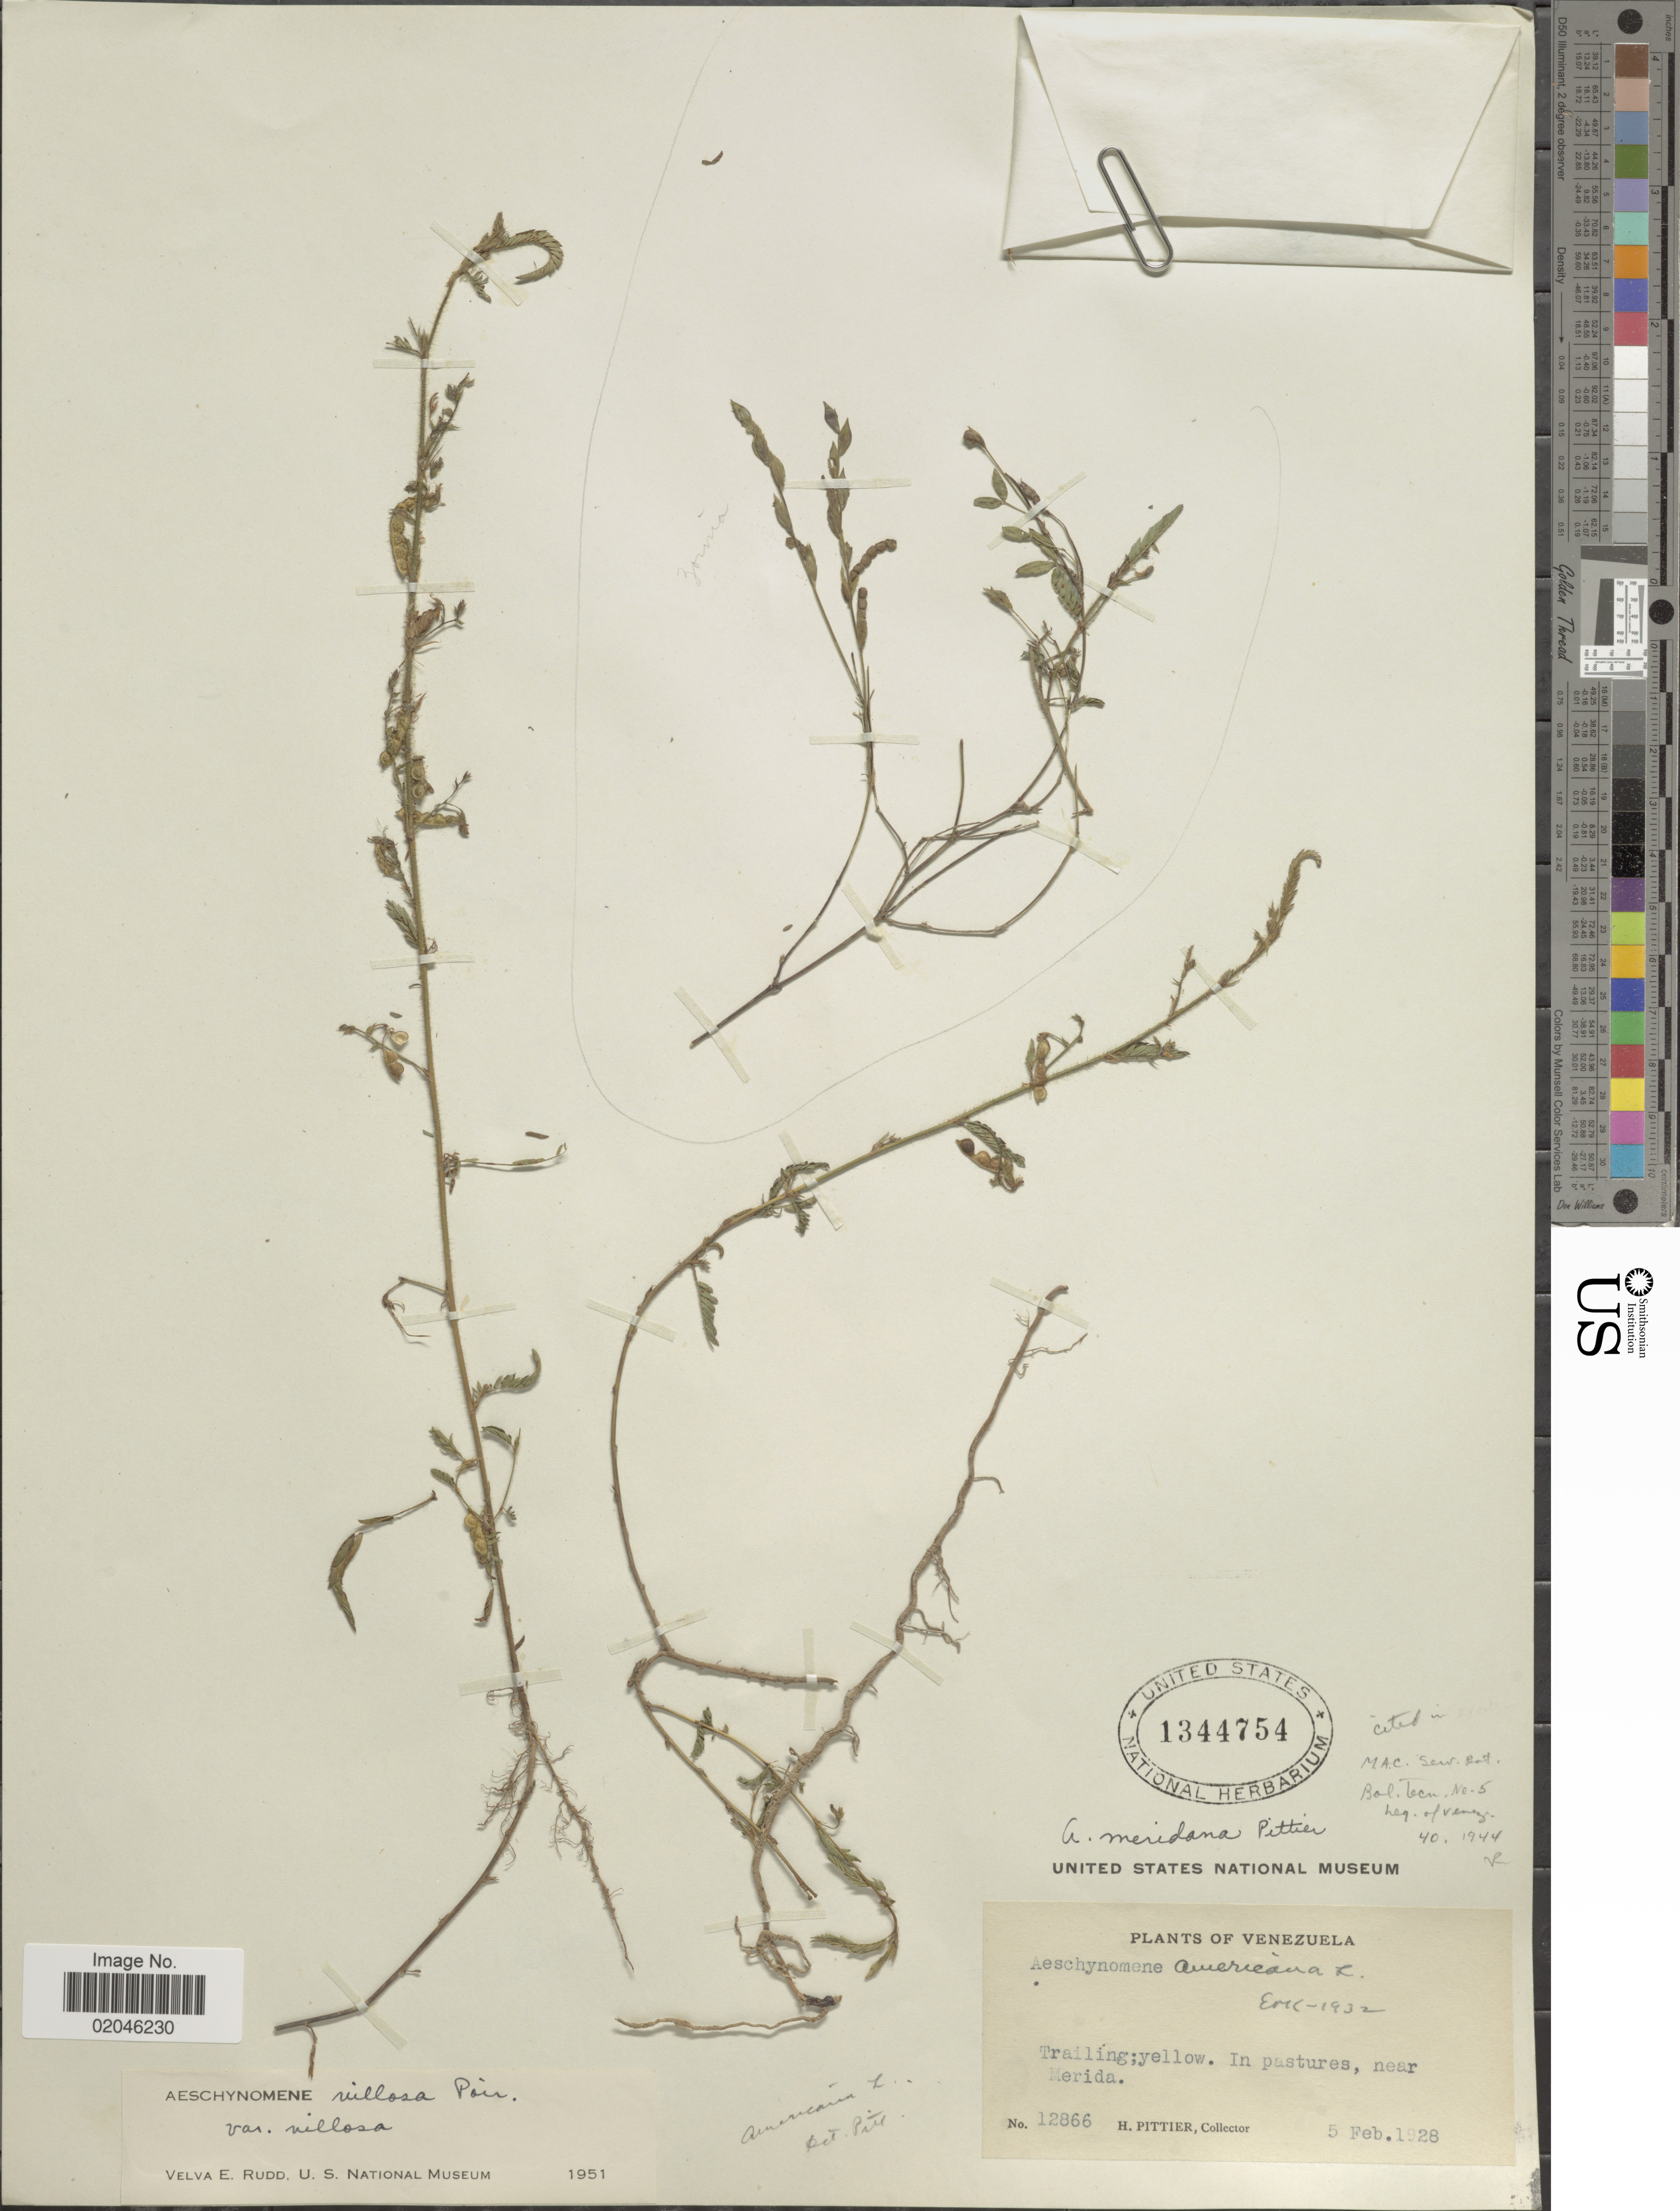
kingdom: Plantae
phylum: Tracheophyta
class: Magnoliopsida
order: Fabales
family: Fabaceae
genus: Aeschynomene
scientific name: Aeschynomene villosa var. villosa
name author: Poir.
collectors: H. F. Pittier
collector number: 12866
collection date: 1928-02-05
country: Venezuela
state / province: Mérida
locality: Trailing, in pastures, near Merida.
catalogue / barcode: US 1344754